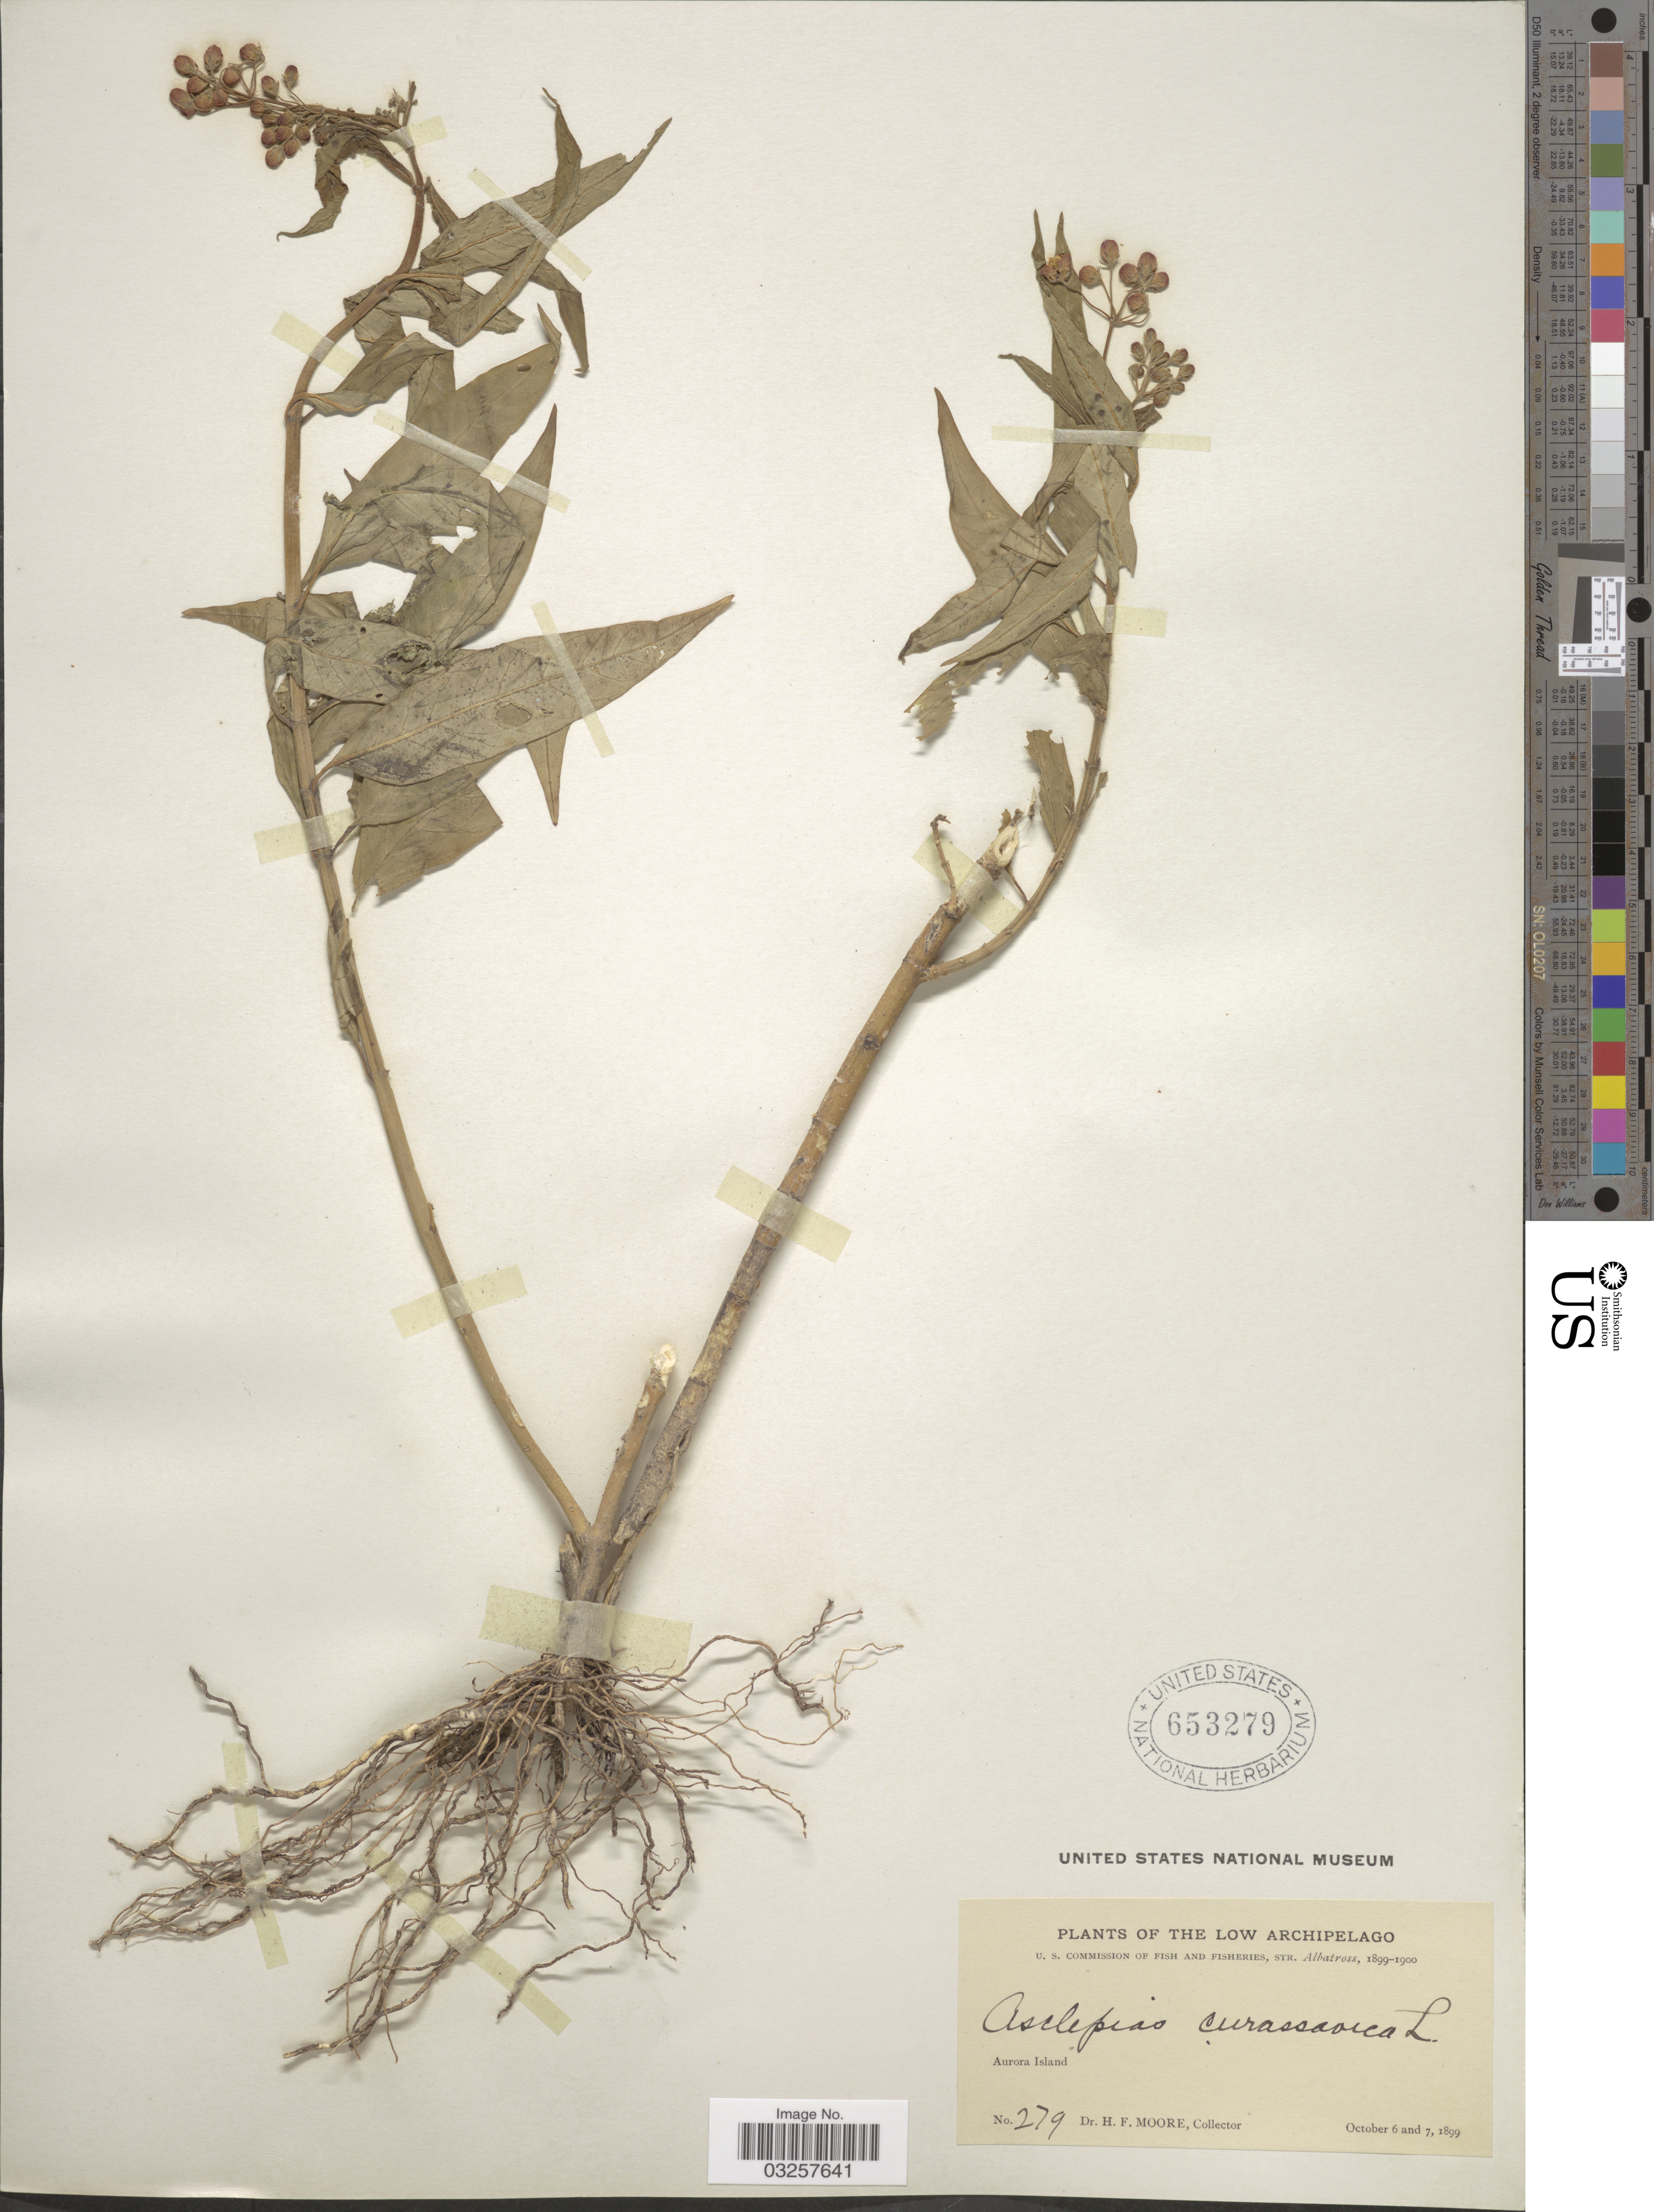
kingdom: Plantae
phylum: Tracheophyta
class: Magnoliopsida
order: Gentianales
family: Apocynaceae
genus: Asclepias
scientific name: Asclepias curassavica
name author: L.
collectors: H. F. Moore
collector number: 279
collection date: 1899-10-06/1899-10-07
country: Vanuatu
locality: Low Archipelago. Aurora Island.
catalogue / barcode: US 653279